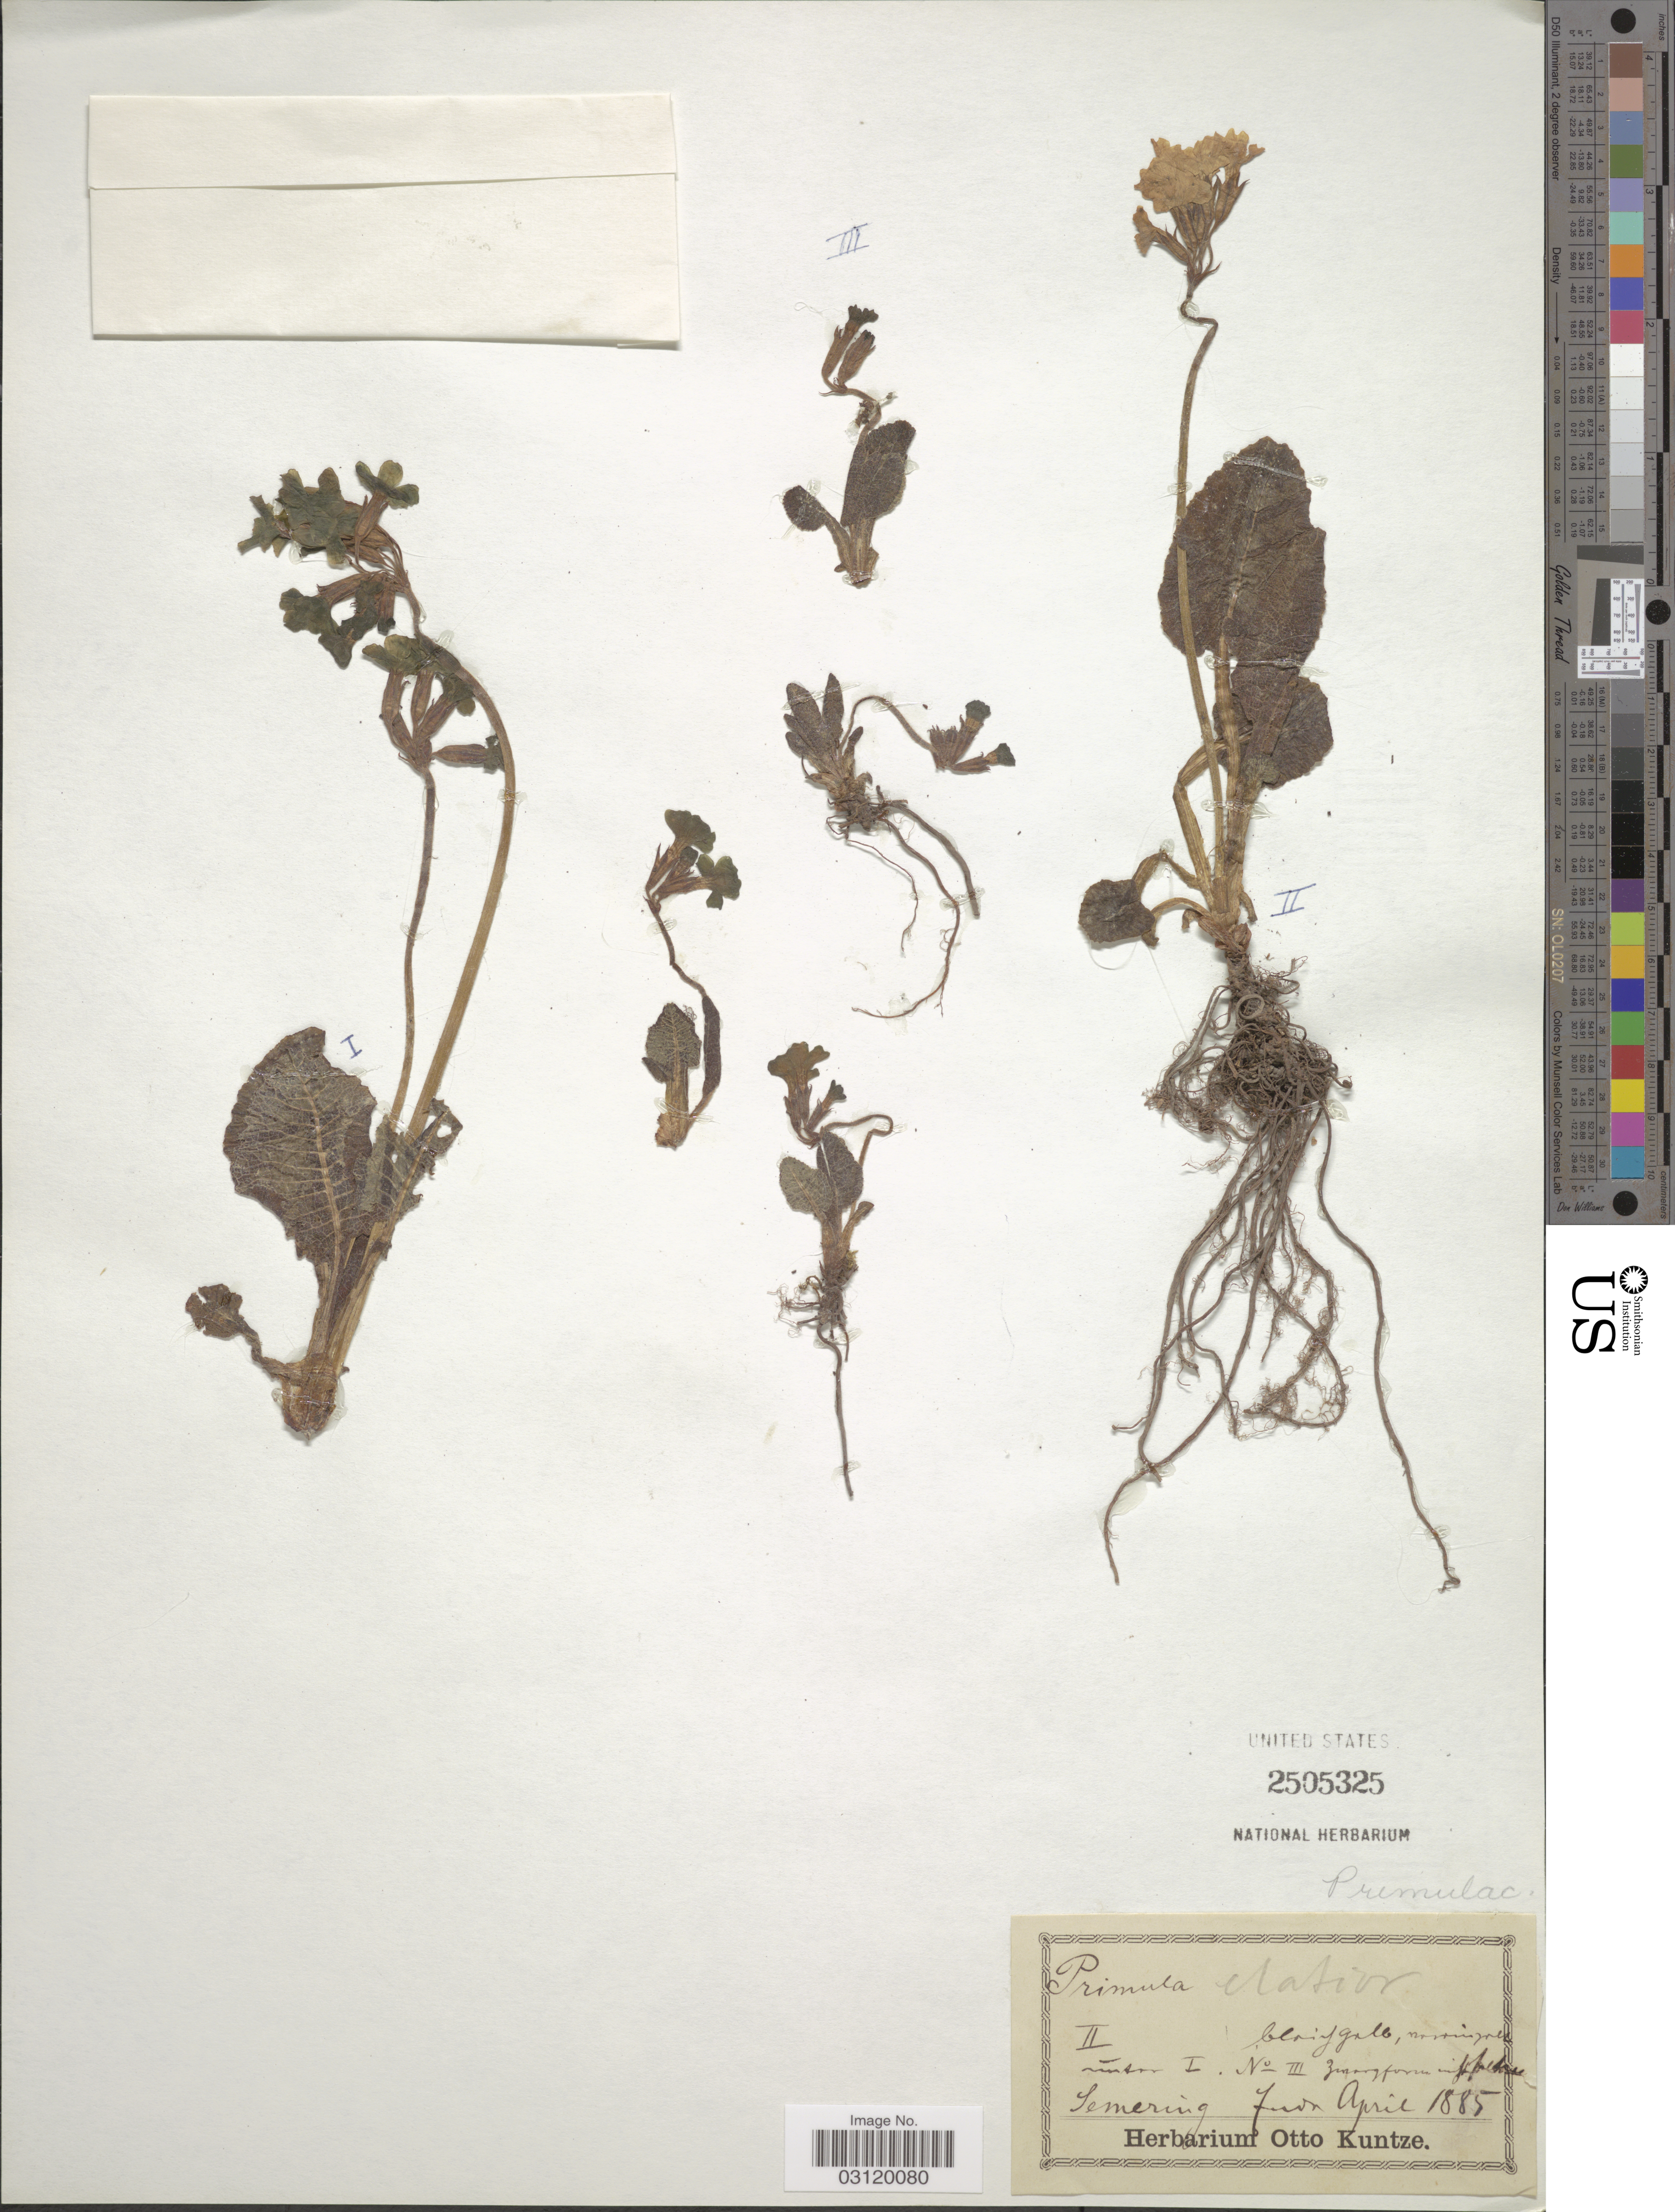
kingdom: Plantae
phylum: Tracheophyta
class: Magnoliopsida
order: Ericales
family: Primulaceae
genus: Primula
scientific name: Primula elatior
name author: (L.) Hill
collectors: ex herb. Otto Kuntze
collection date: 1885-04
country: Germany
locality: Semering Juda. [interpreted]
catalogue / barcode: US 2505325